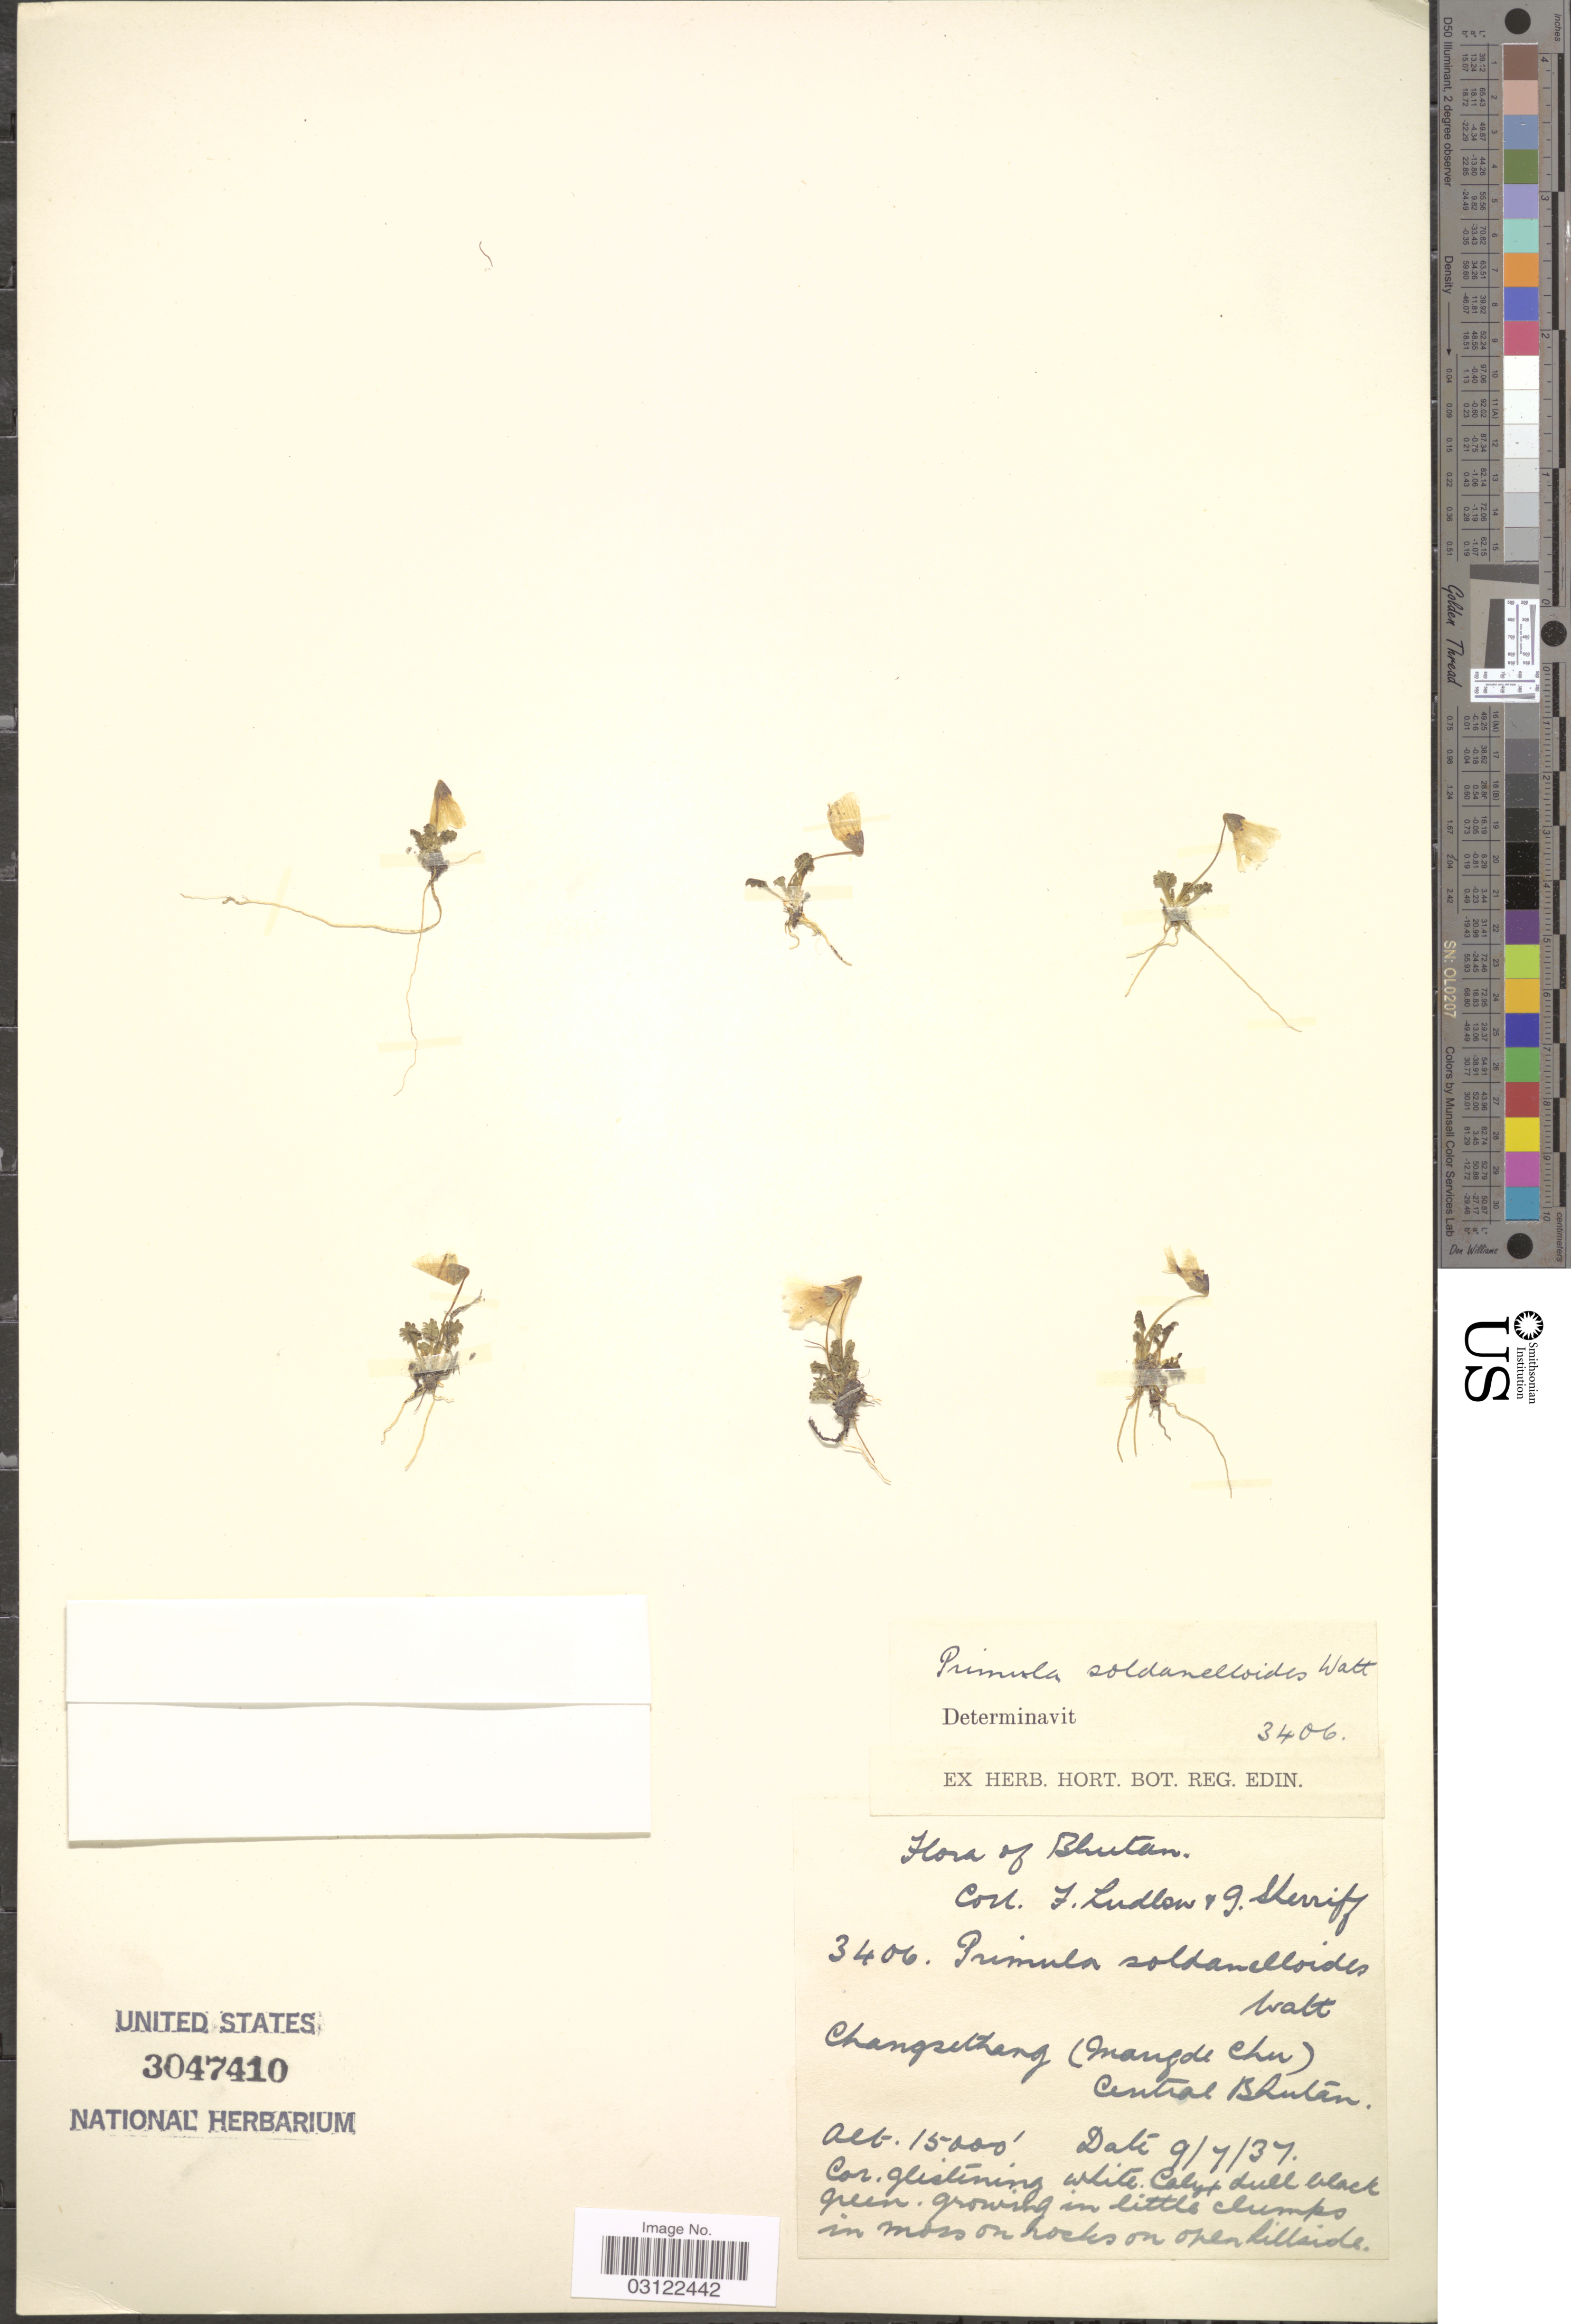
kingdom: Plantae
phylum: Tracheophyta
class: Magnoliopsida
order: Ericales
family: Primulaceae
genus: Primula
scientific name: Primula soldanelloides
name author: Watt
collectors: F. Ludlow & G. Sherriff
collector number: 3406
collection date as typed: Transcribed d/m/y: 9/7/37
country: Bhutan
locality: Changsethang (Mangde Chu), Central Bhutan.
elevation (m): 4572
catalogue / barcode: US 3047410